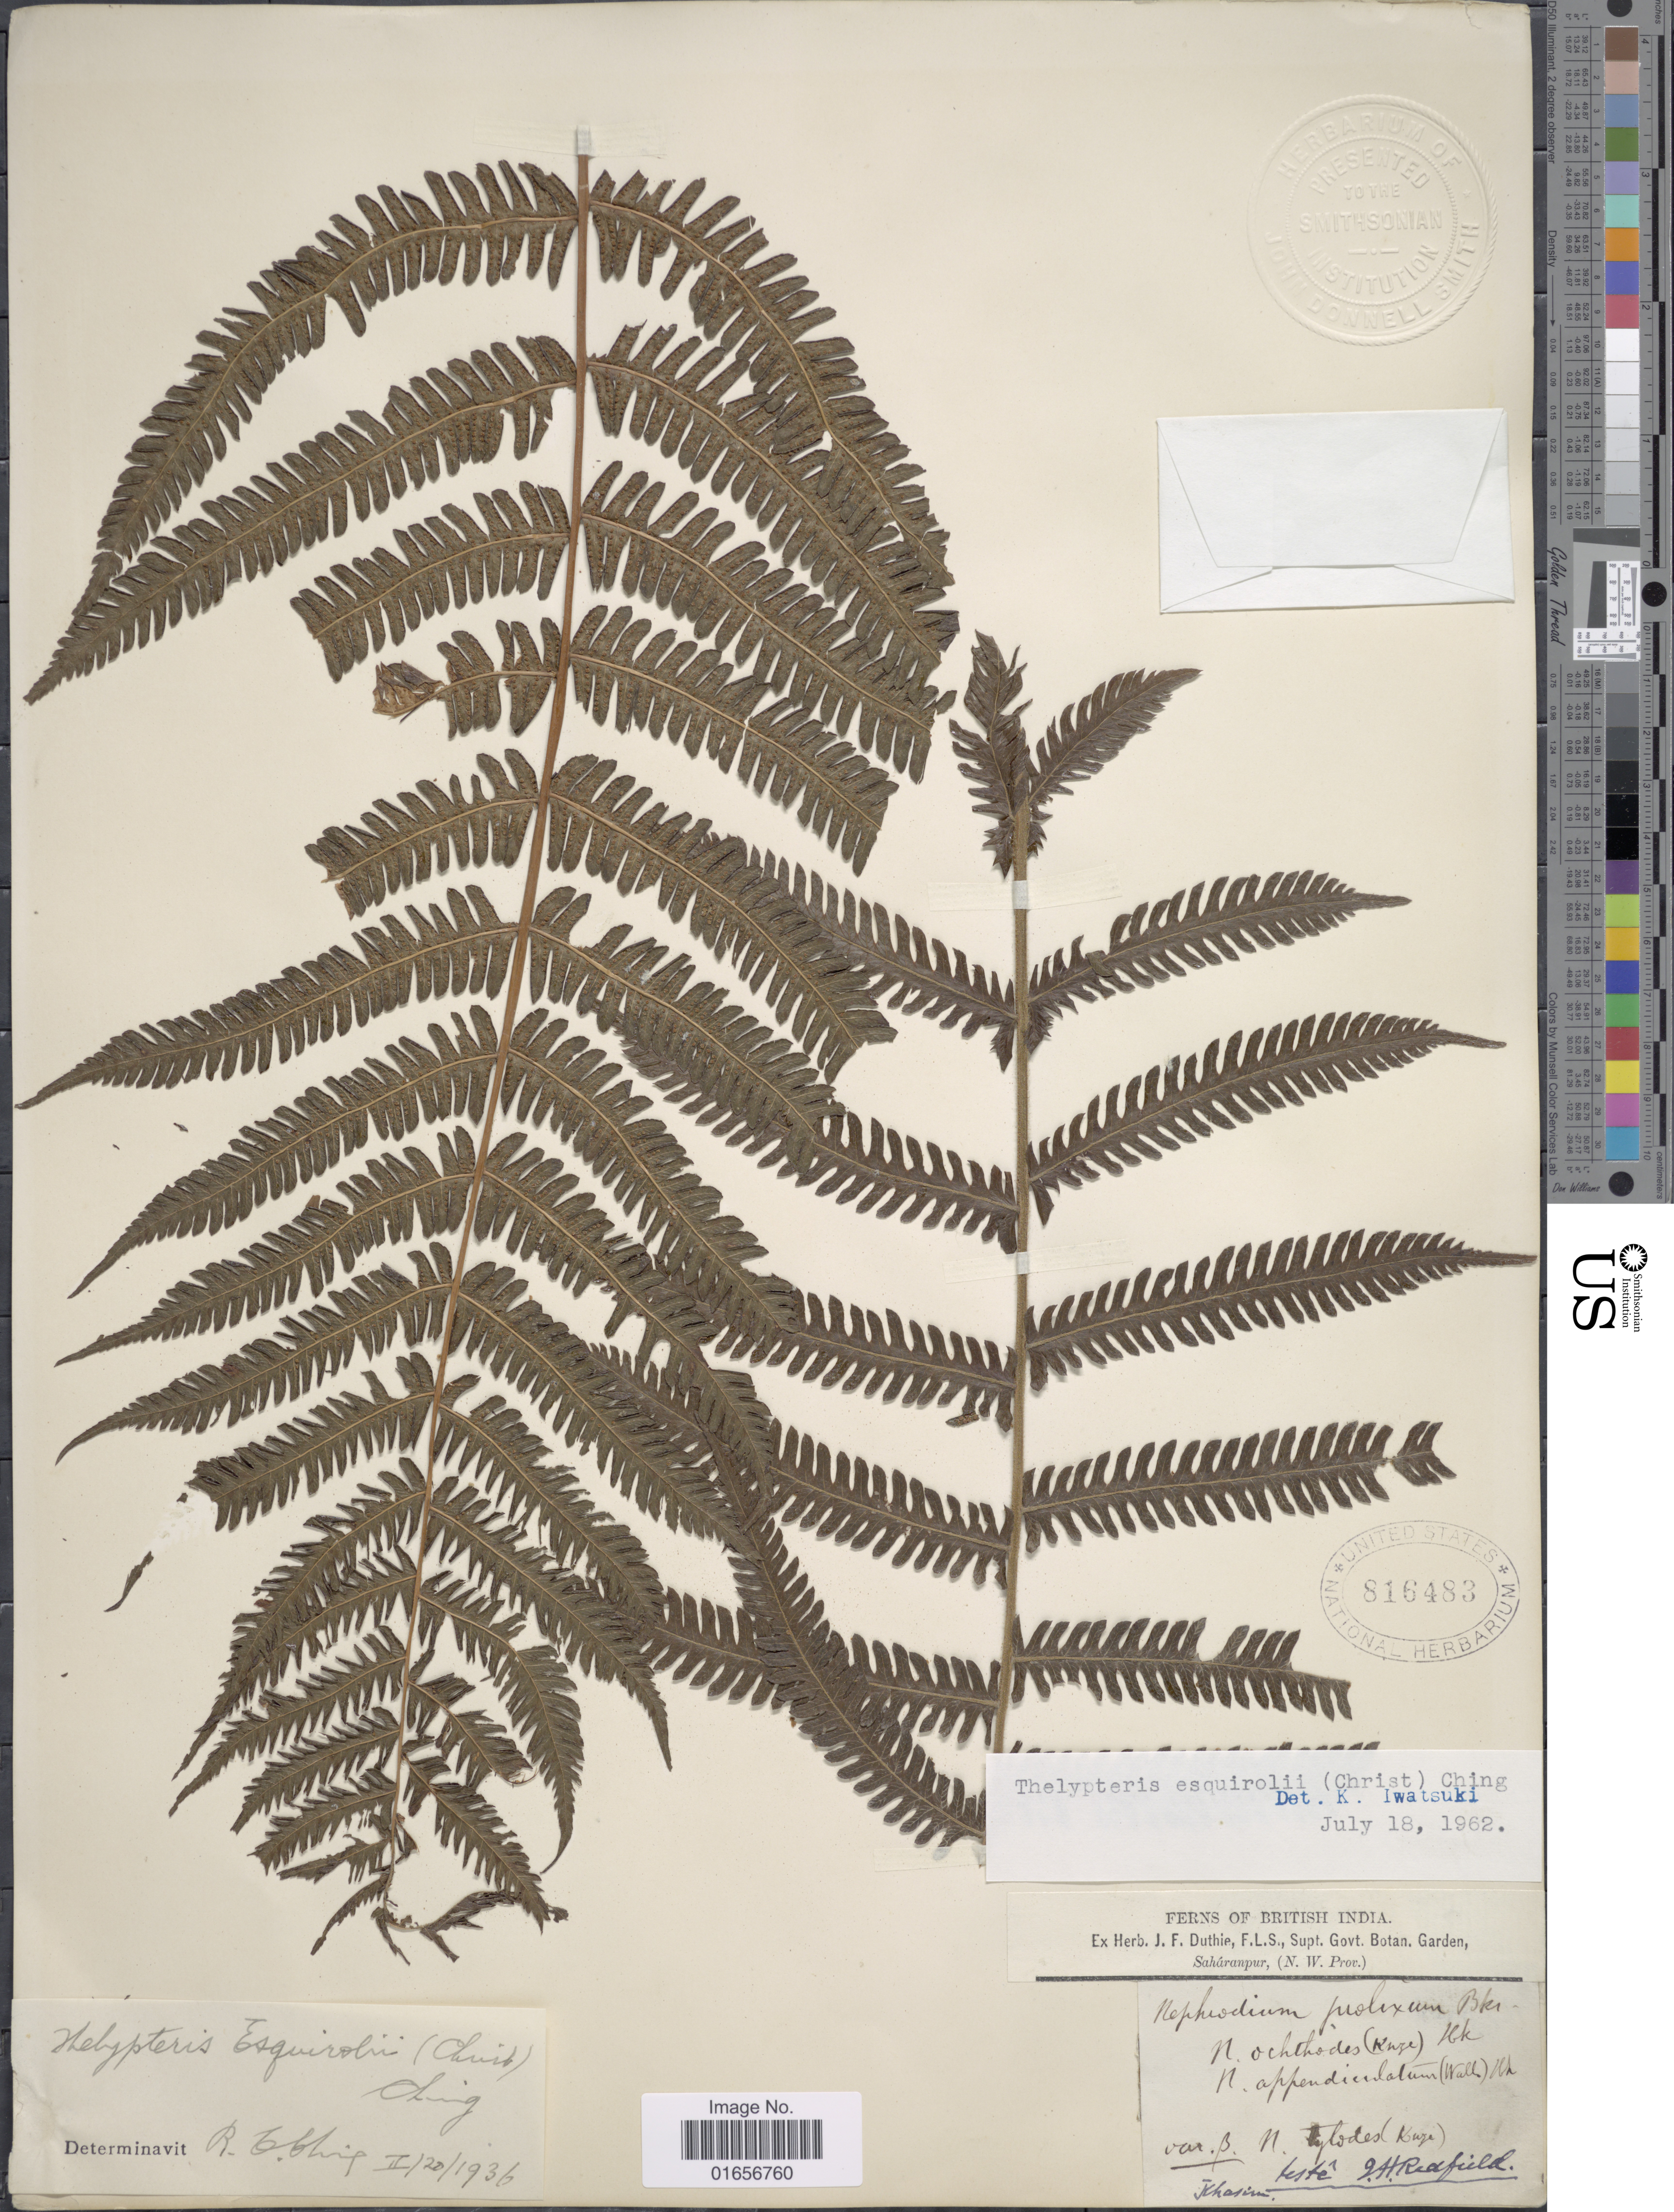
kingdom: Plantae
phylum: Tracheophyta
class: Polypodiopsida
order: Polypodiales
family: Thelypteridaceae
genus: Pseudocyclosorus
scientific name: Pseudocyclosorus esquirolii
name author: (Christ) Ching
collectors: J. Redfield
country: India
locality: British India, Khasia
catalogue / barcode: US 816483